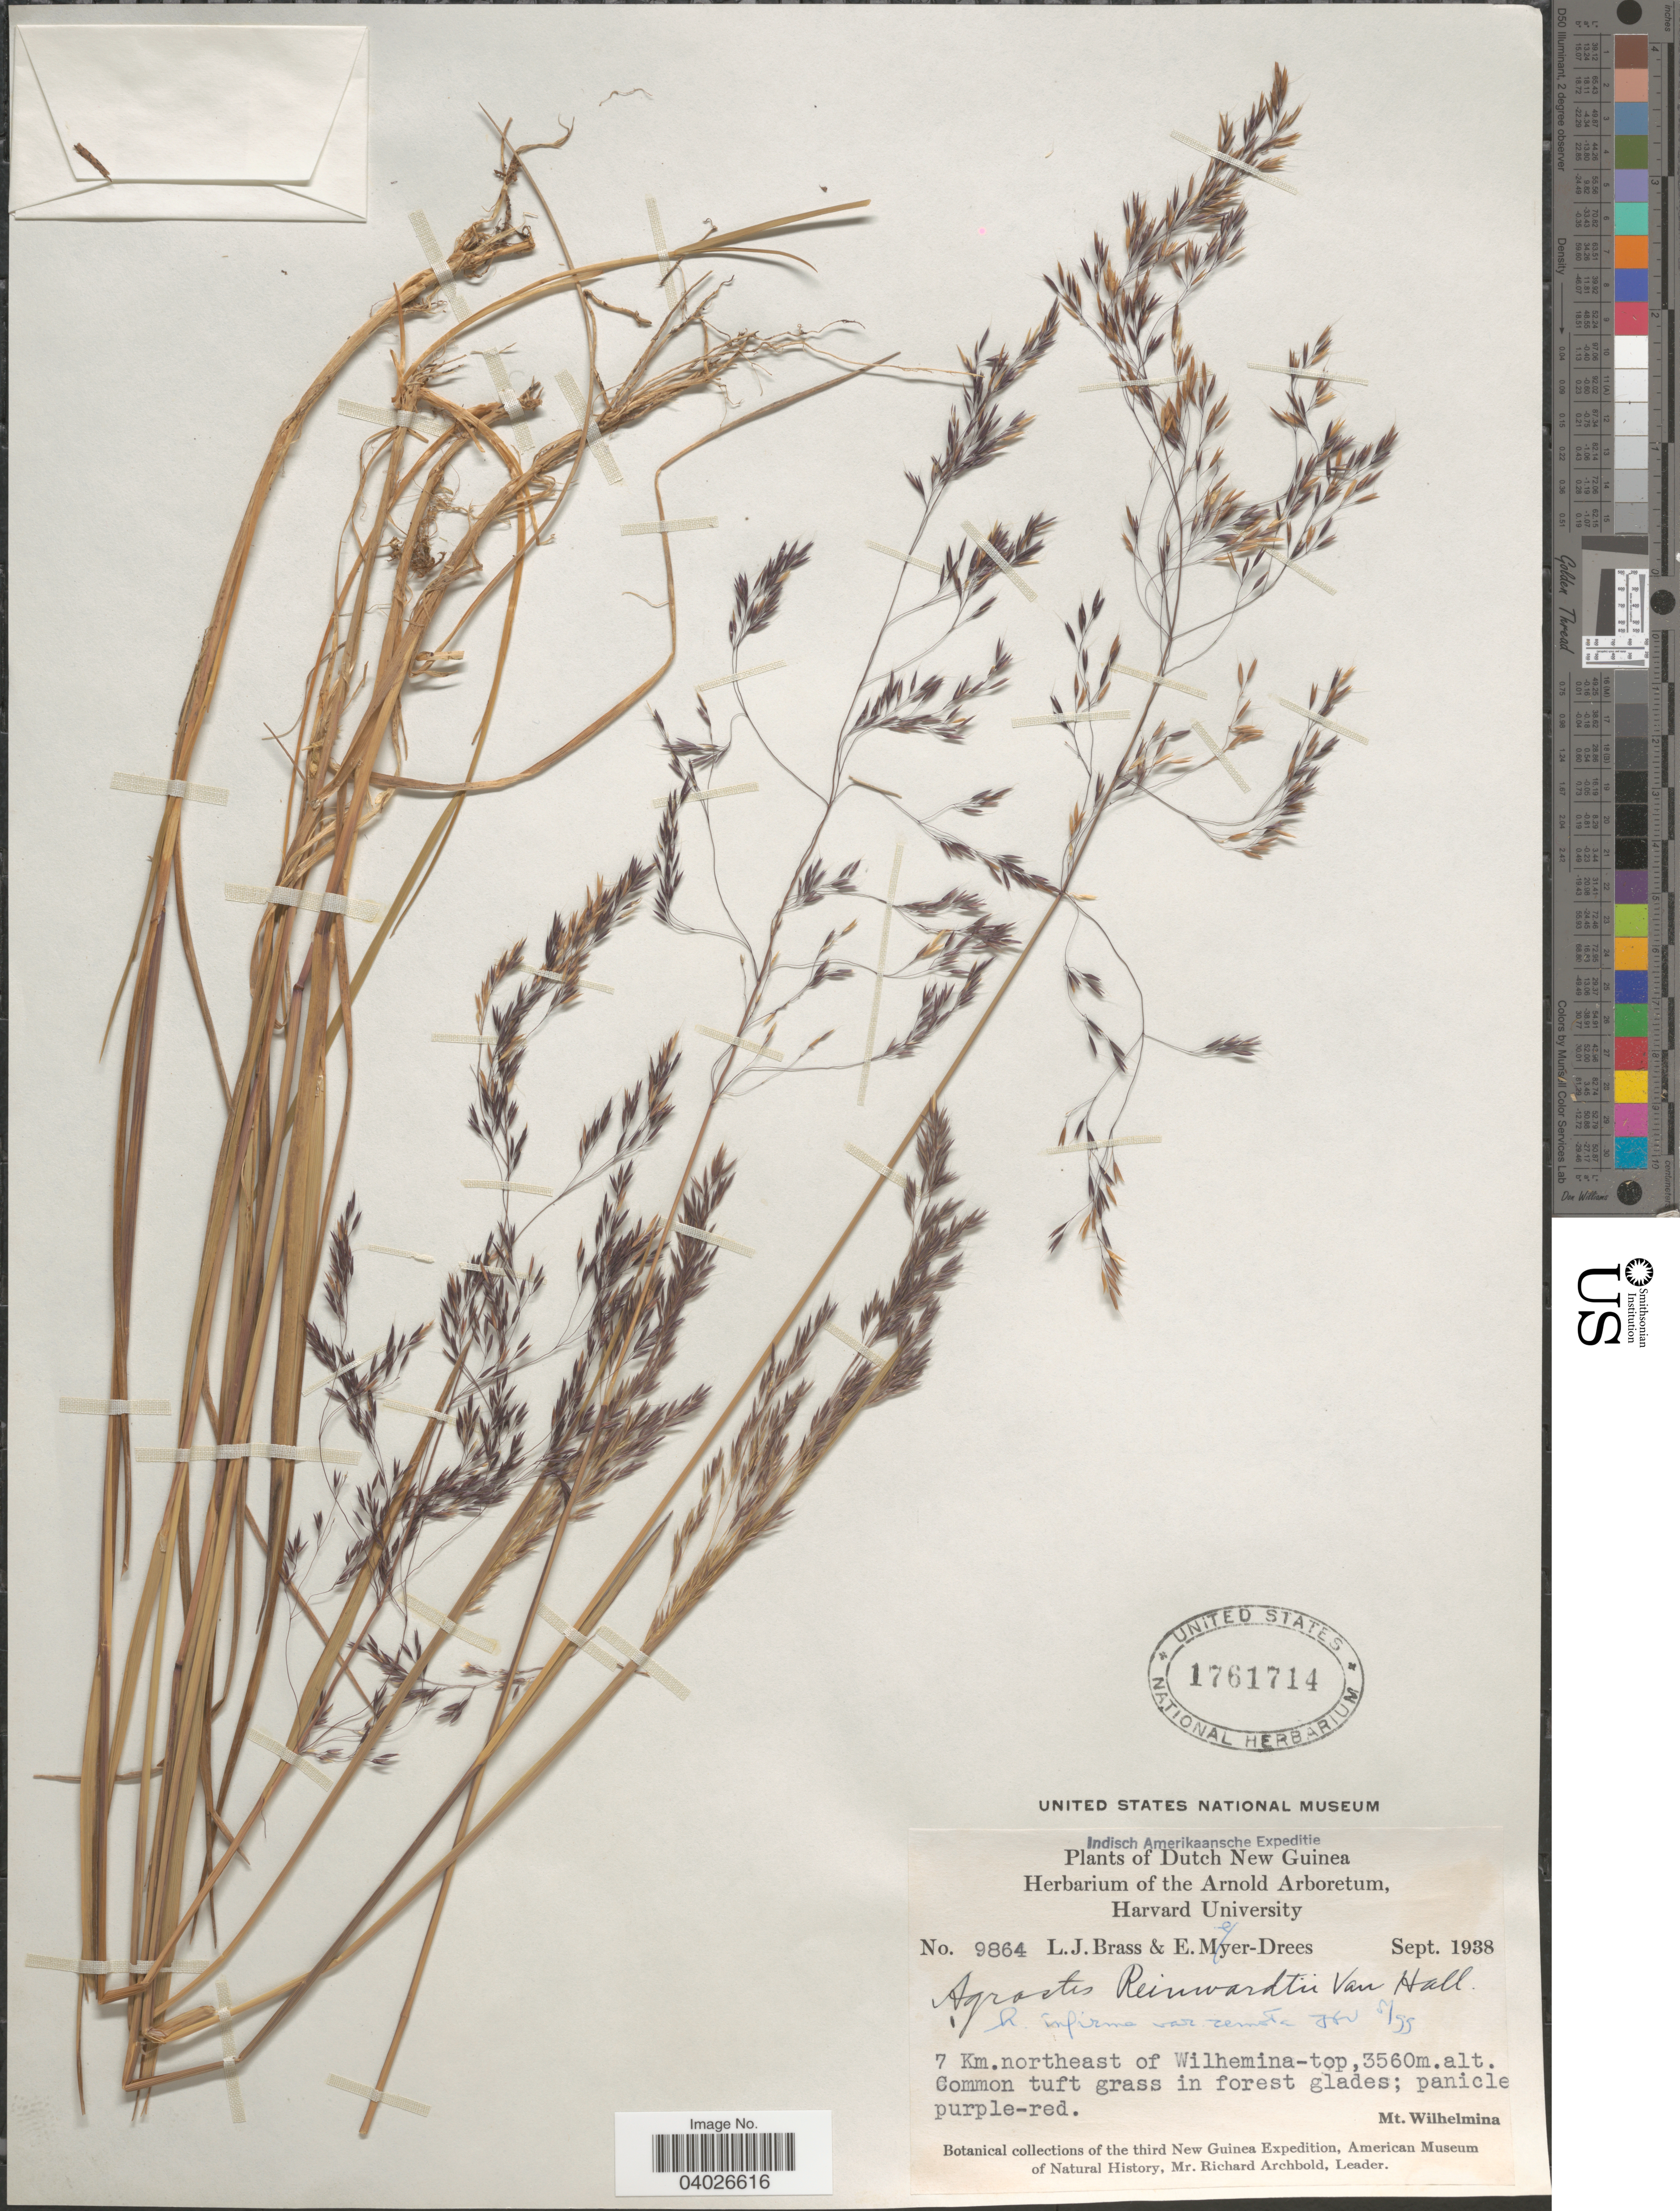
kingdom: Plantae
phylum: Tracheophyta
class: Liliopsida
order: Poales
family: Poaceae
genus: Agrostis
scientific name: Agrostis infirma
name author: Büse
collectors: L. J. Brass & E. Meijer-Drees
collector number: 9864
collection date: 1938-09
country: Indonesia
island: New Guinea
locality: Dutch New Guinea. 7 Km. northeast of Wilhemina-top, Mt. Wilhelmina.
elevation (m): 3560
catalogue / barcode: US 1761714